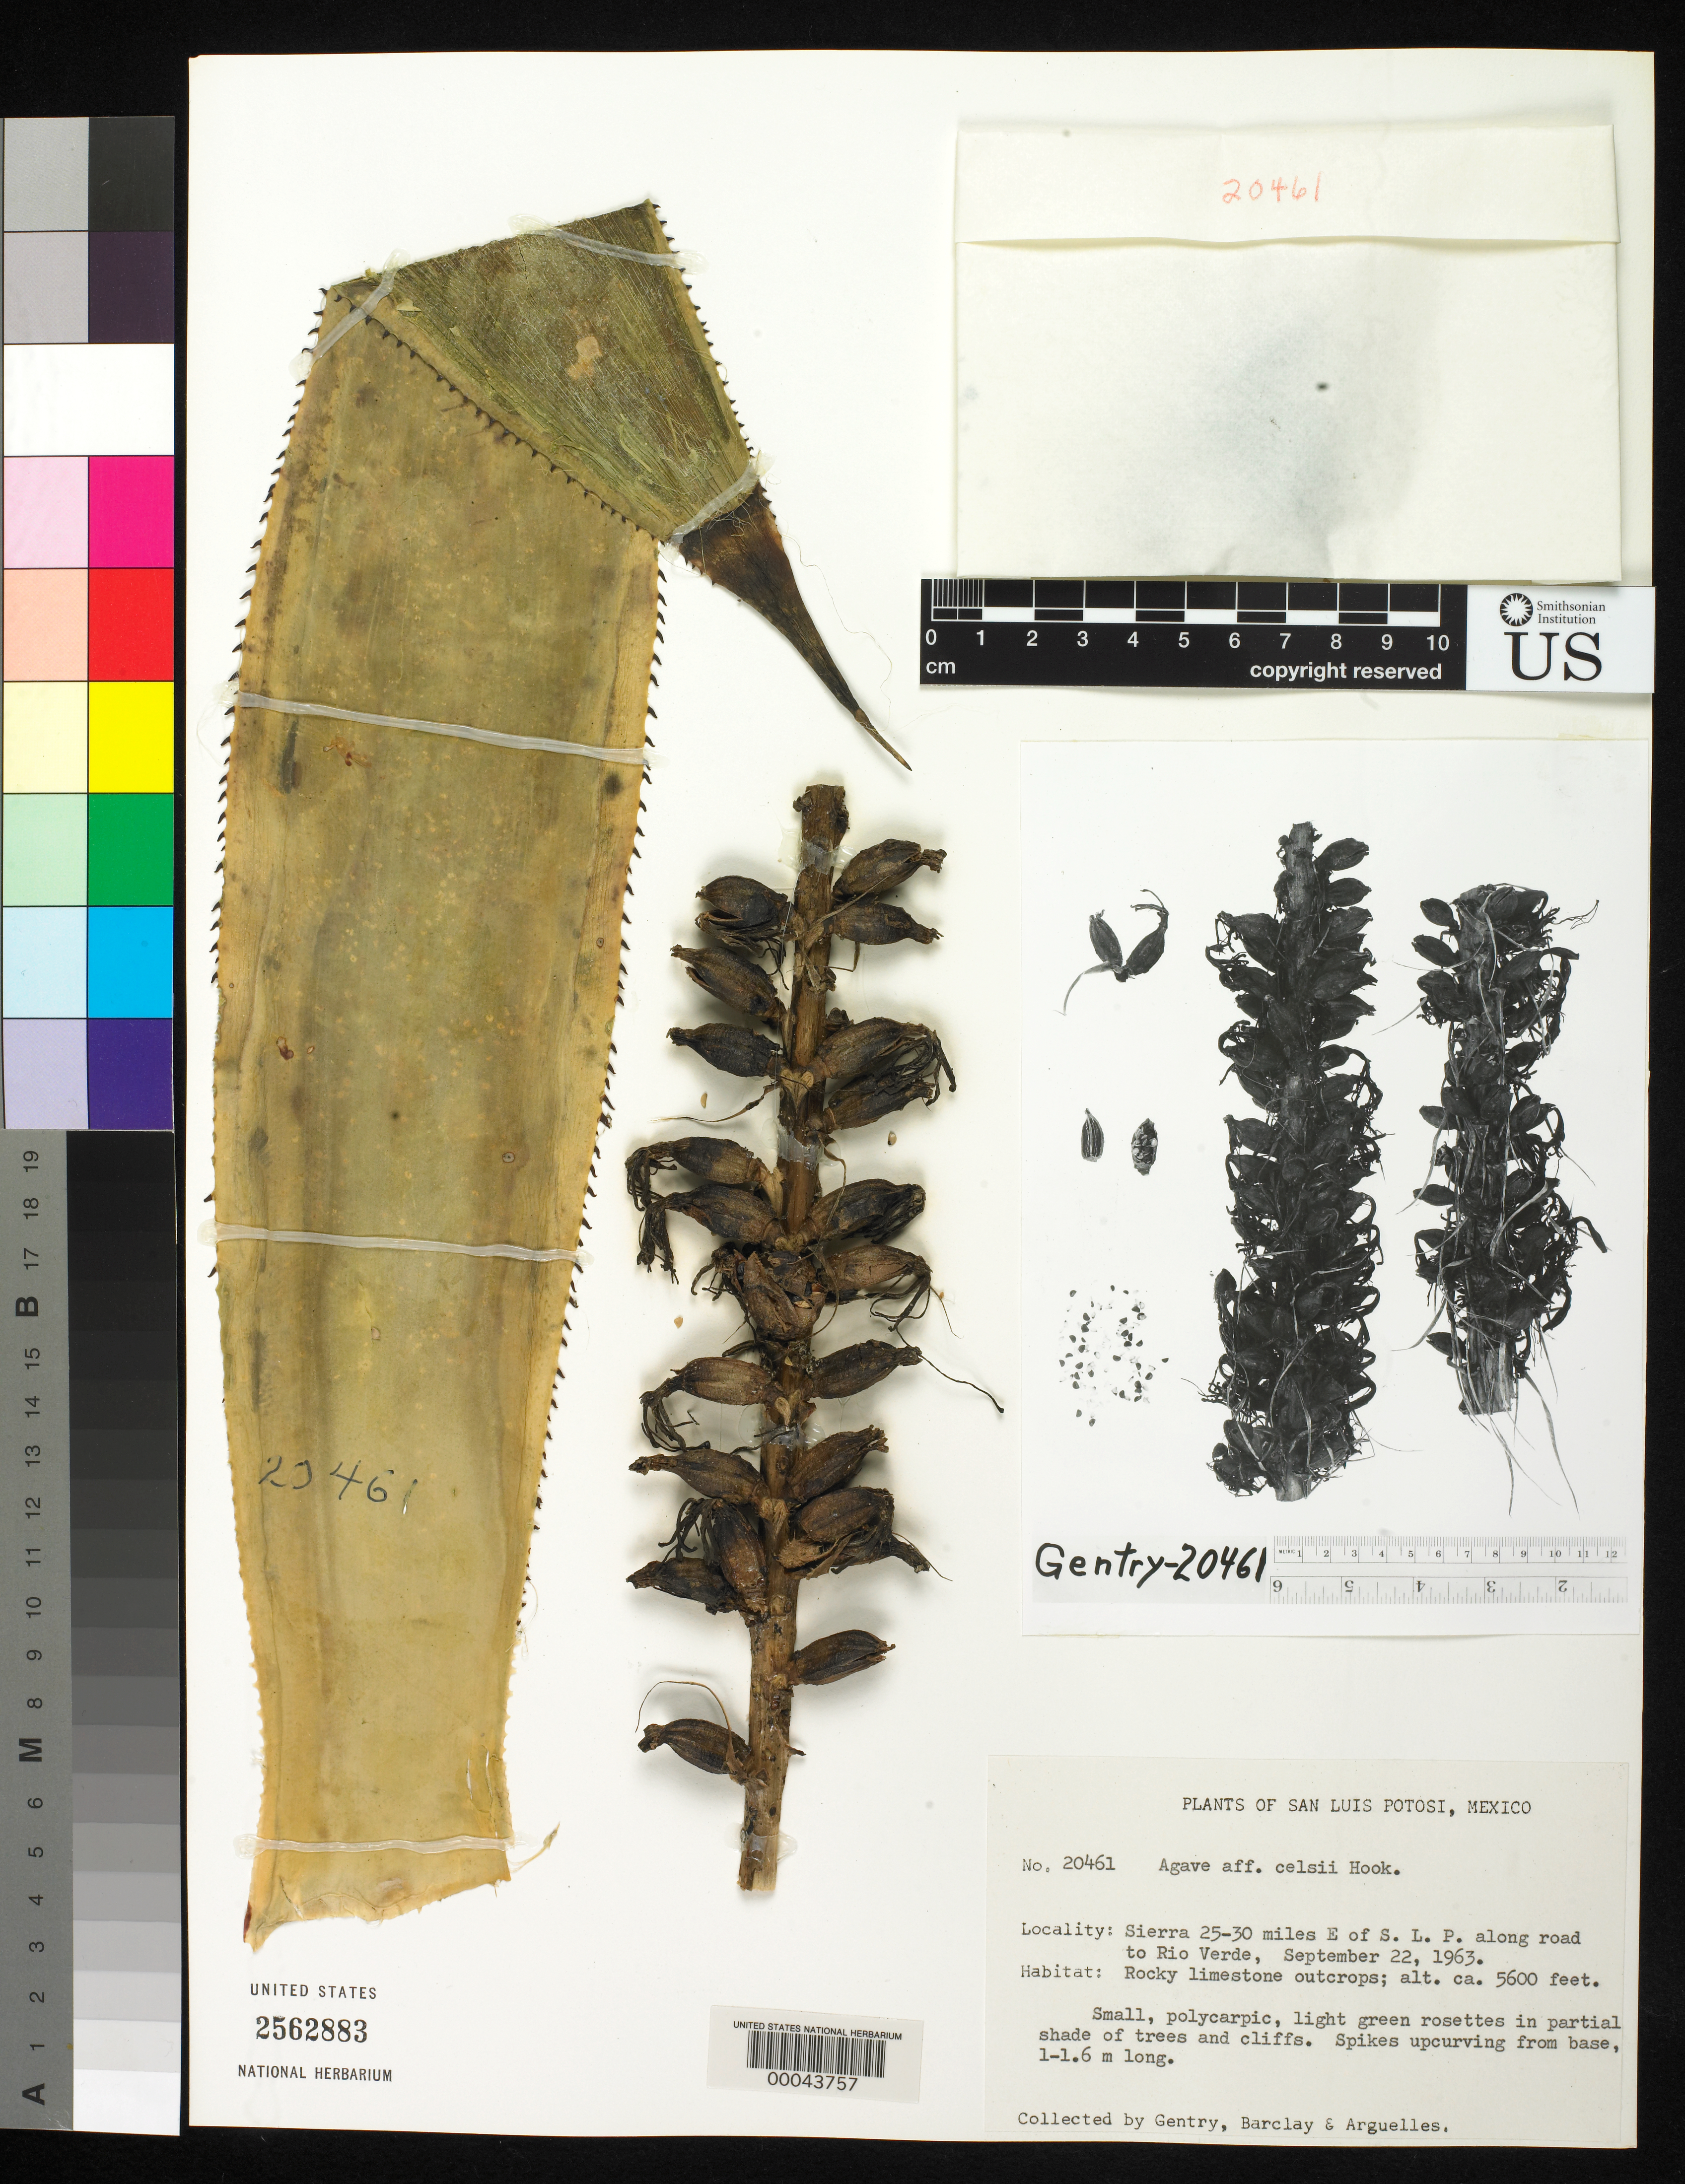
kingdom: Plantae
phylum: Tracheophyta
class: Liliopsida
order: Asparagales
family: Asparagaceae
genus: Agave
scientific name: Agave celsii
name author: Hook.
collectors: H. S. Gentry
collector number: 20461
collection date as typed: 22 Sep 1963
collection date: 1963-09-22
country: Mexico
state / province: San Luis Potosí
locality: Sierra 25-30 mi E of s.l.p. along road to Rio Verde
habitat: Rocky limestone outcrops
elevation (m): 1707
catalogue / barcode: US 2562883